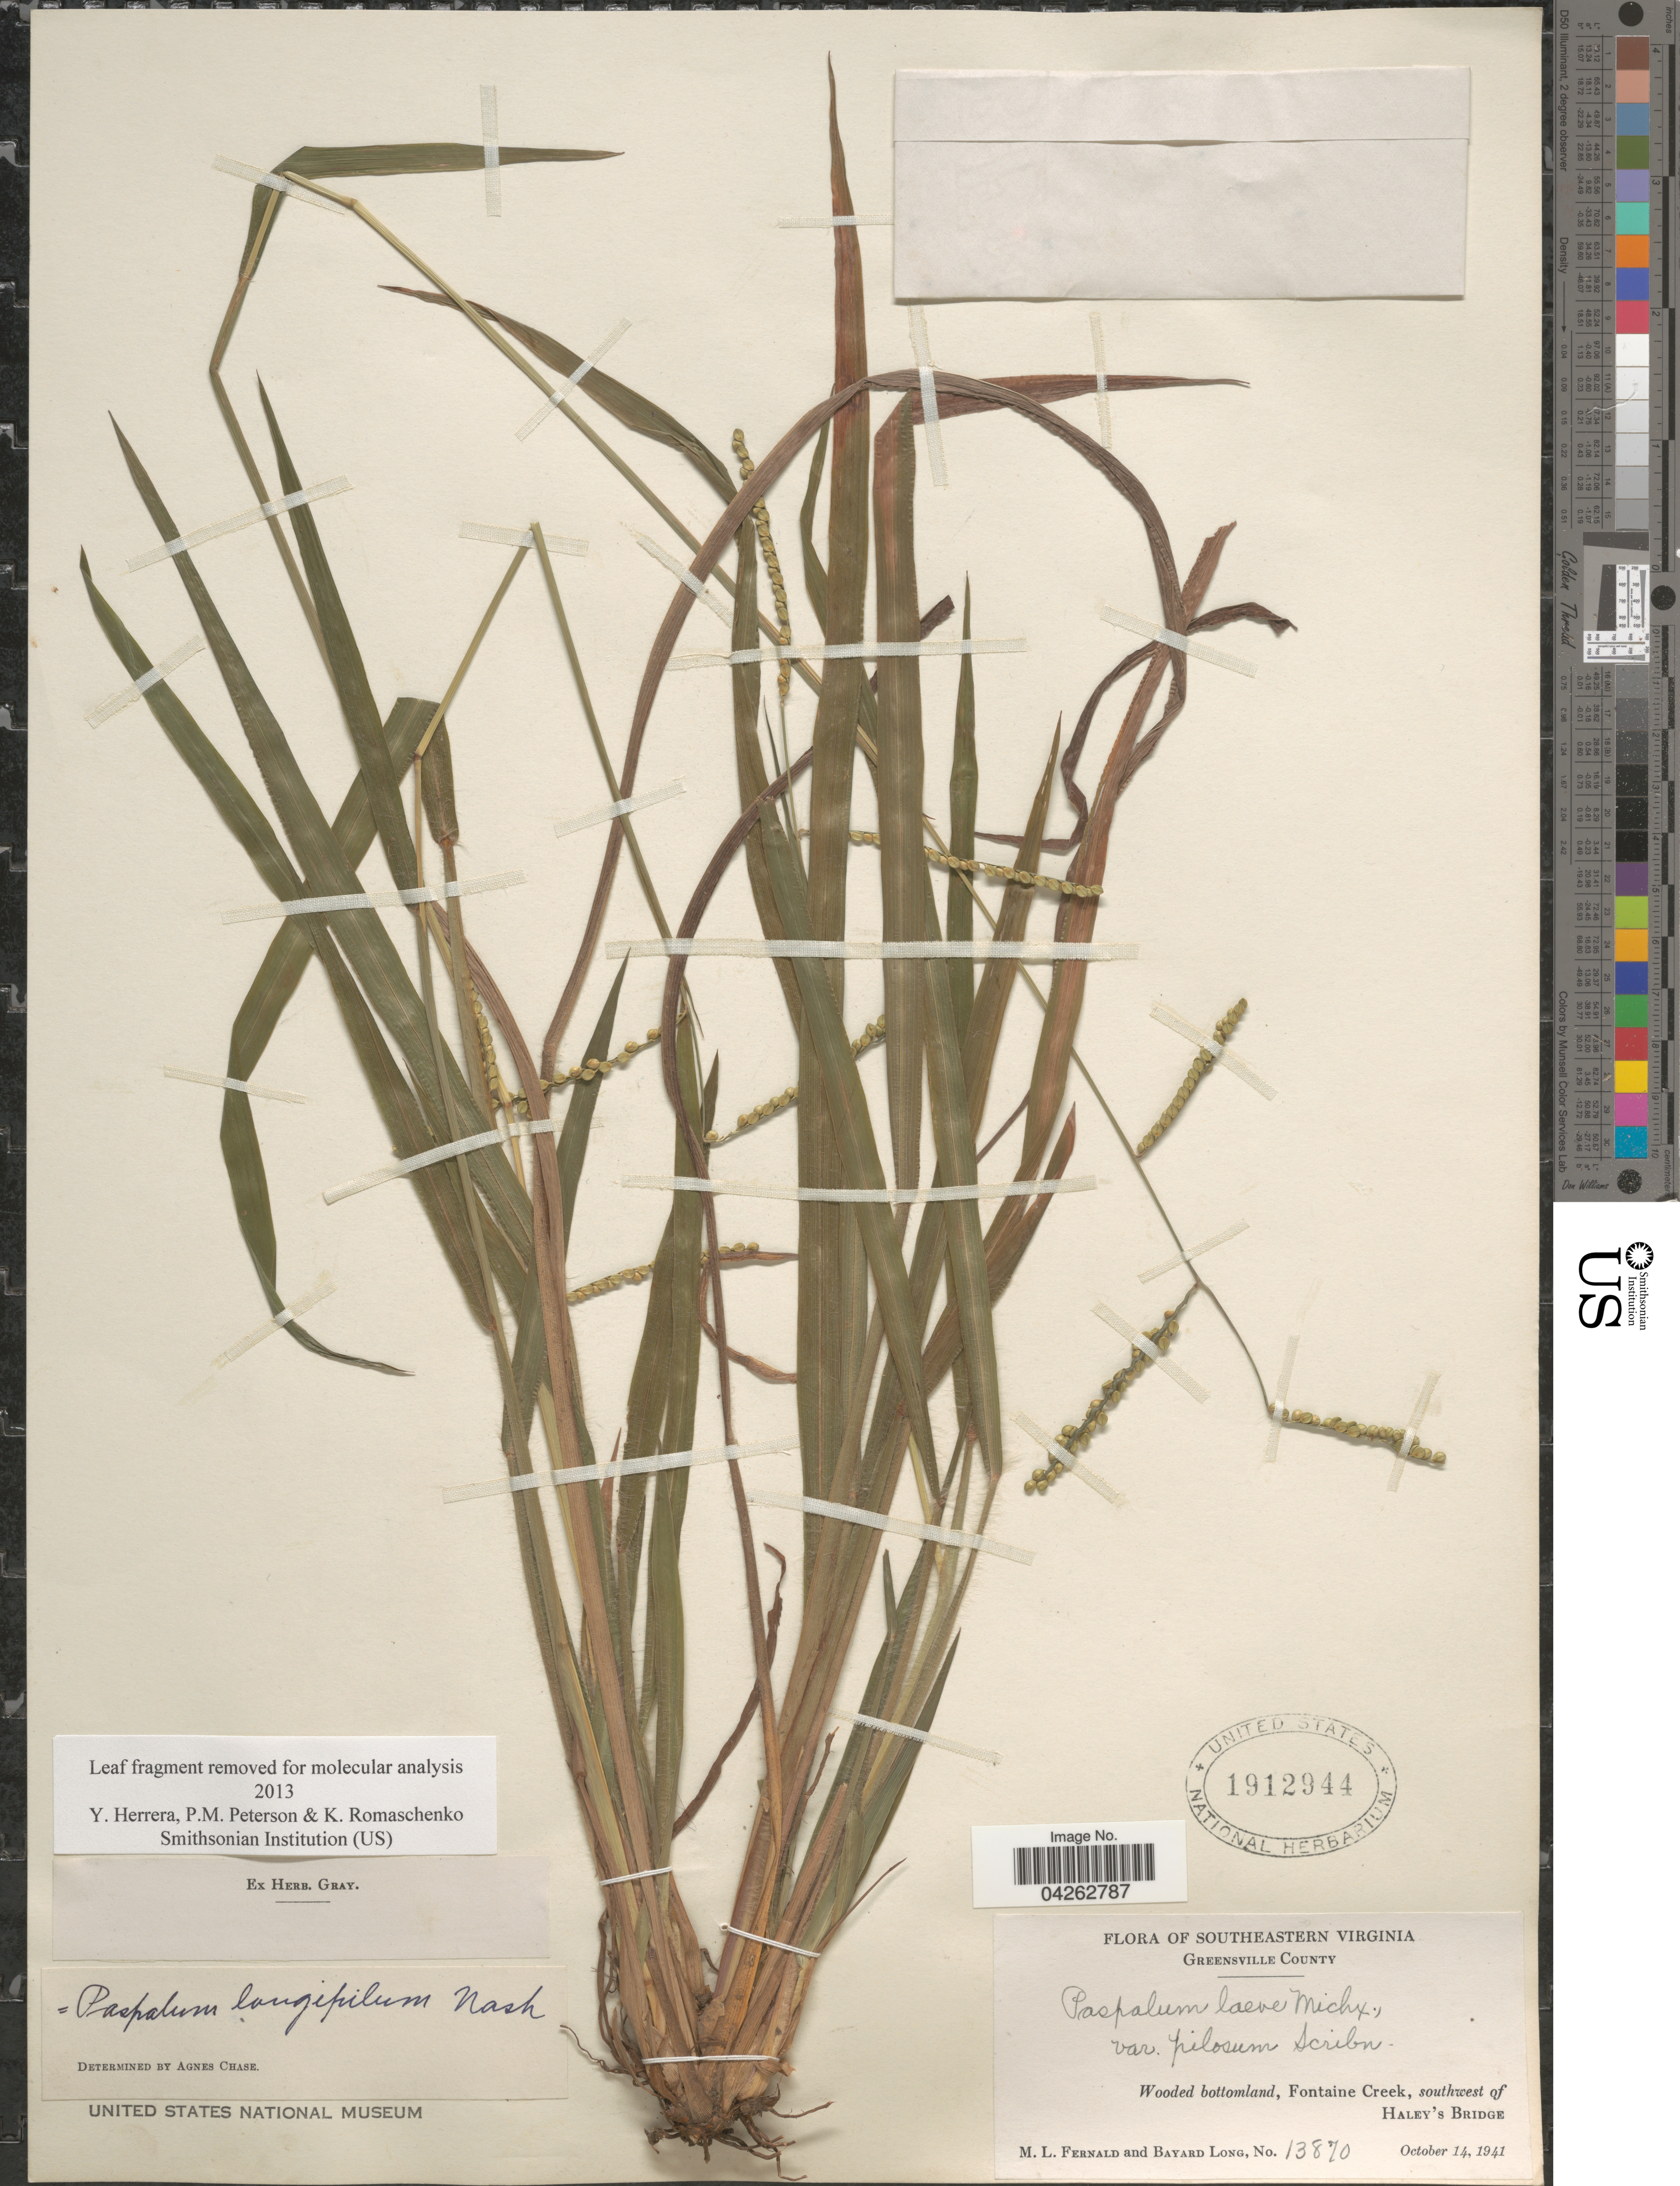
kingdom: Plantae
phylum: Tracheophyta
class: Liliopsida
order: Poales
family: Poaceae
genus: Paspalum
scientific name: Paspalum longipilum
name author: Nash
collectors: M. L. Fernald & B. Long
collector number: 13870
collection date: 1941-10-14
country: United States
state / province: Virginia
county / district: Greensville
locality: Southeastern Virginia. Greensville County. Wooded bottomland, Fontaine Creek, southwest of Haley's Bridge.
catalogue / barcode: US 1912944